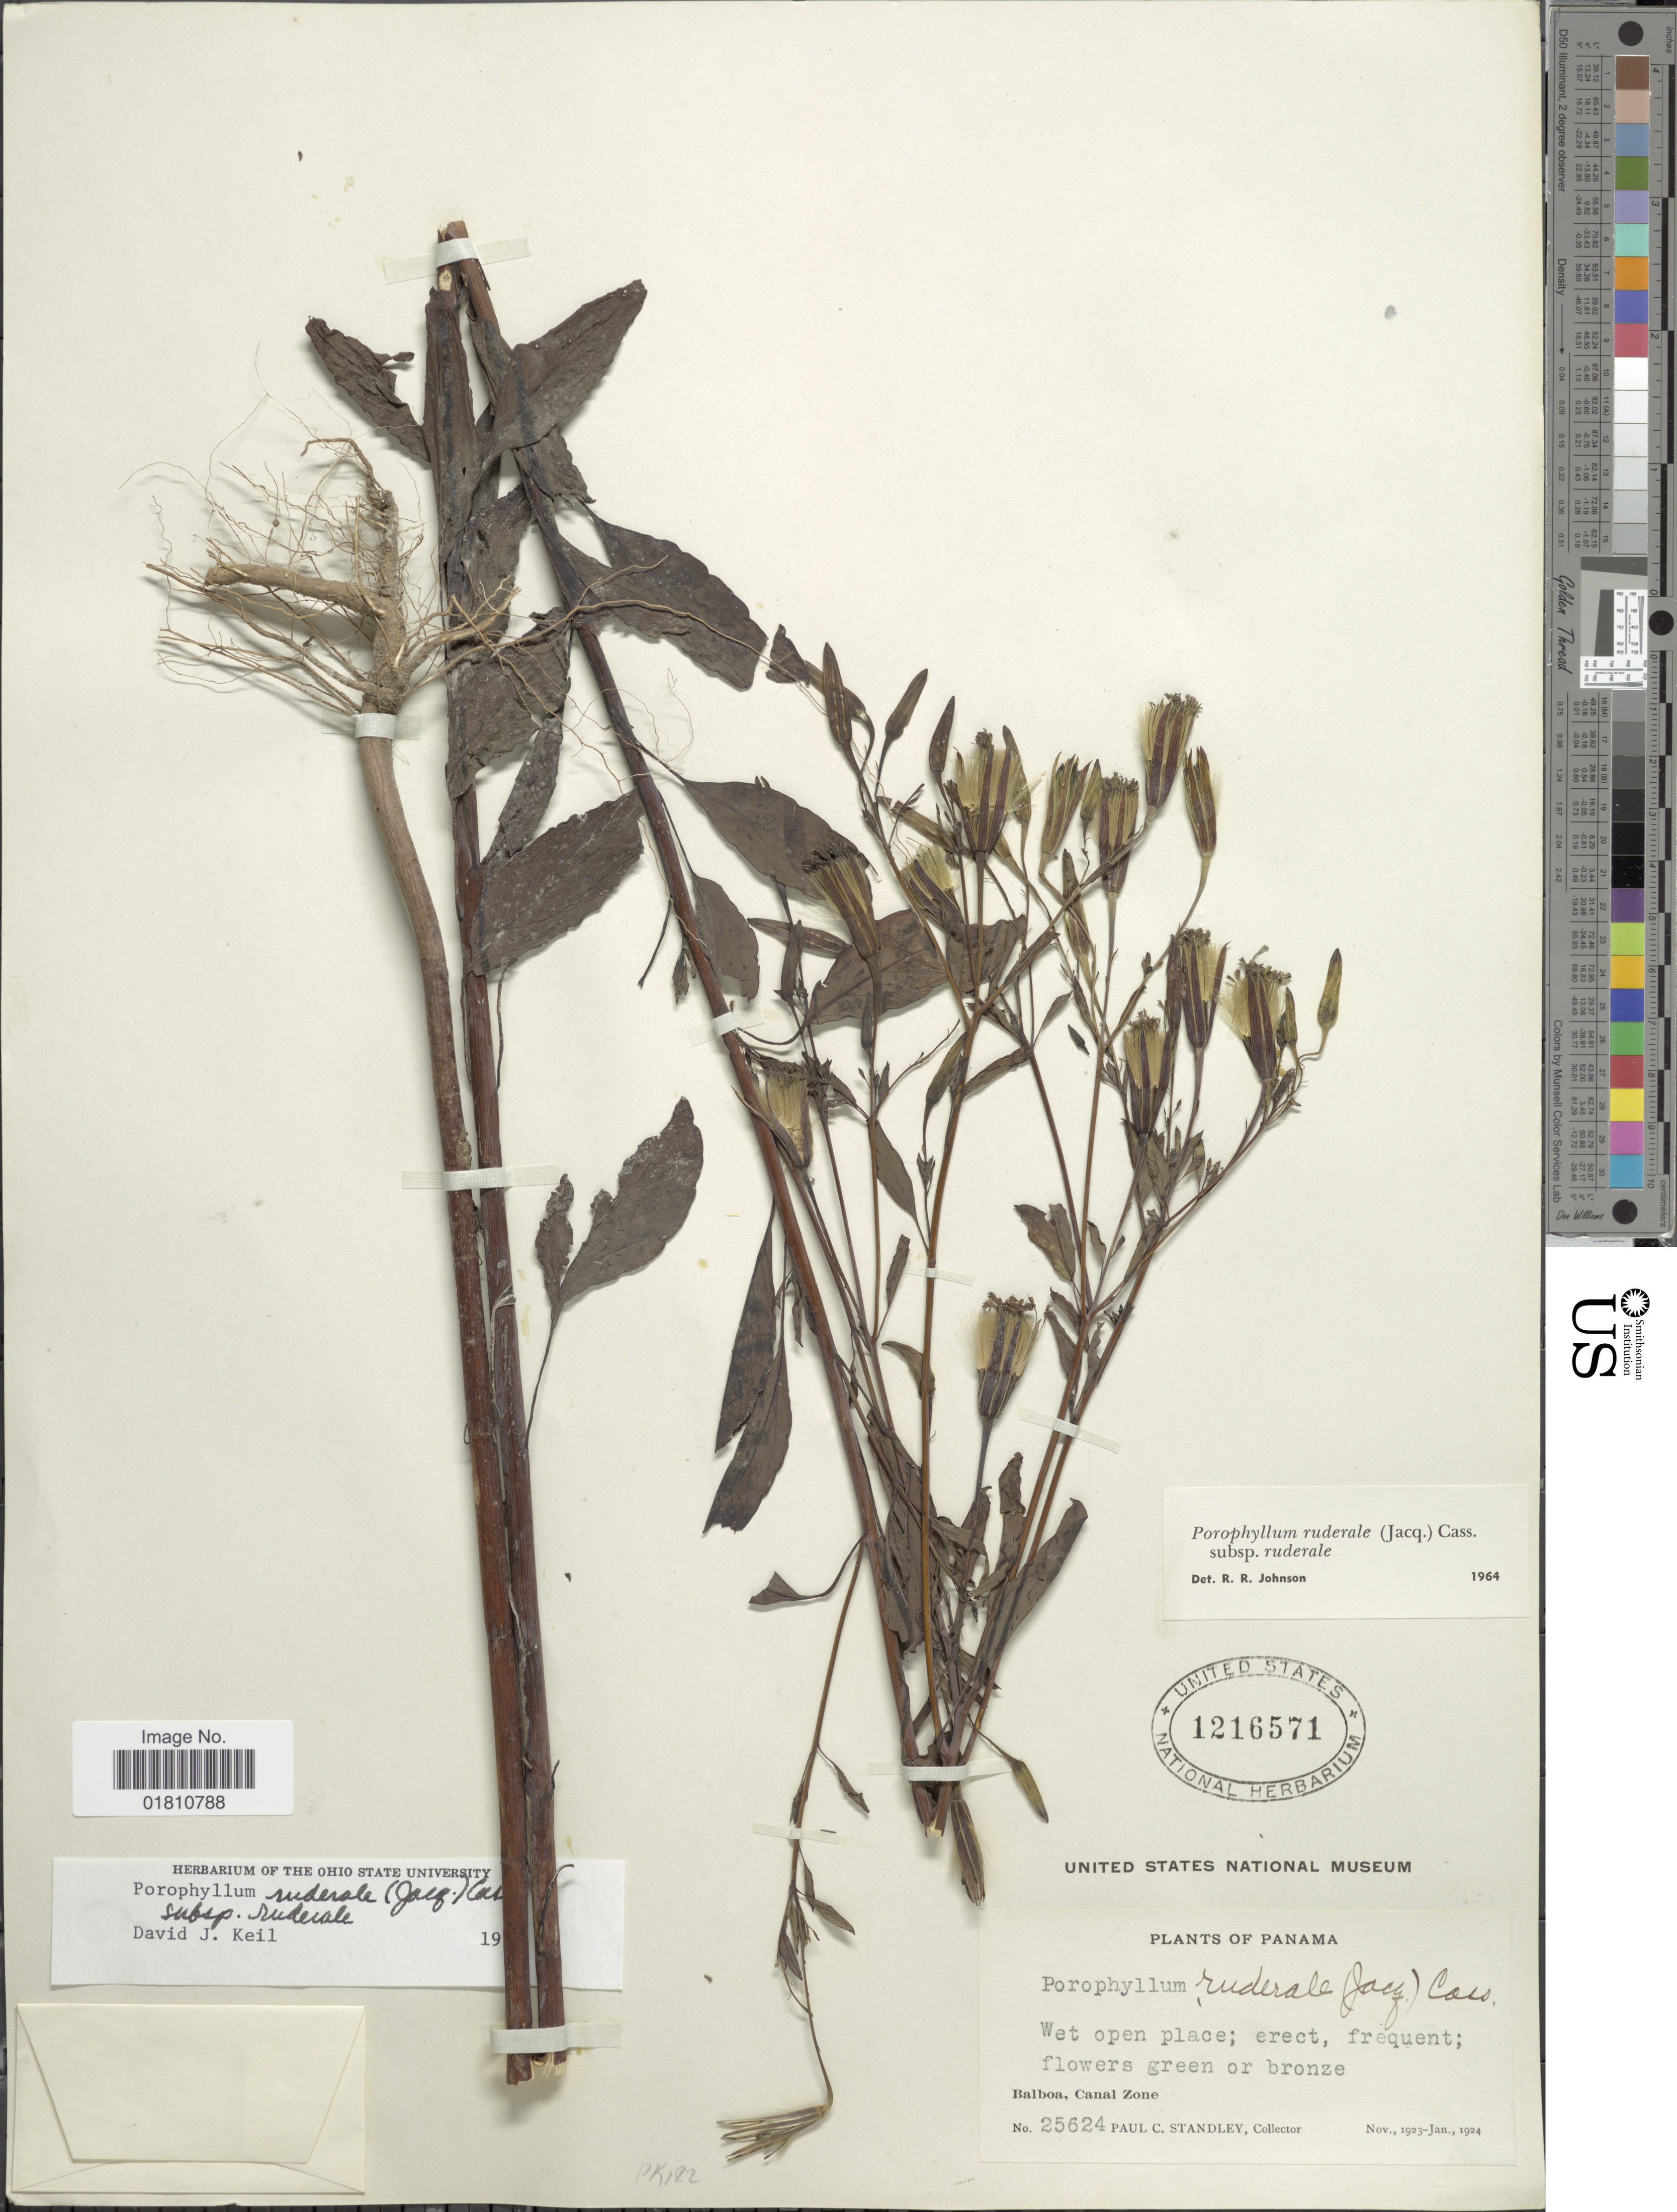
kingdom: Plantae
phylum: Tracheophyta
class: Magnoliopsida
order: Asterales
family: Asteraceae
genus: Porophyllum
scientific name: Porophyllum ruderale subsp. macrocephalum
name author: (DC.) R.R. Johnson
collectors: P. C. Standley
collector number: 25624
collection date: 1923-11/1924-01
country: Panama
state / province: Colón / Panamá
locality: Canal Zone, Balboa, wet open place.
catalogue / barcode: US 1216571